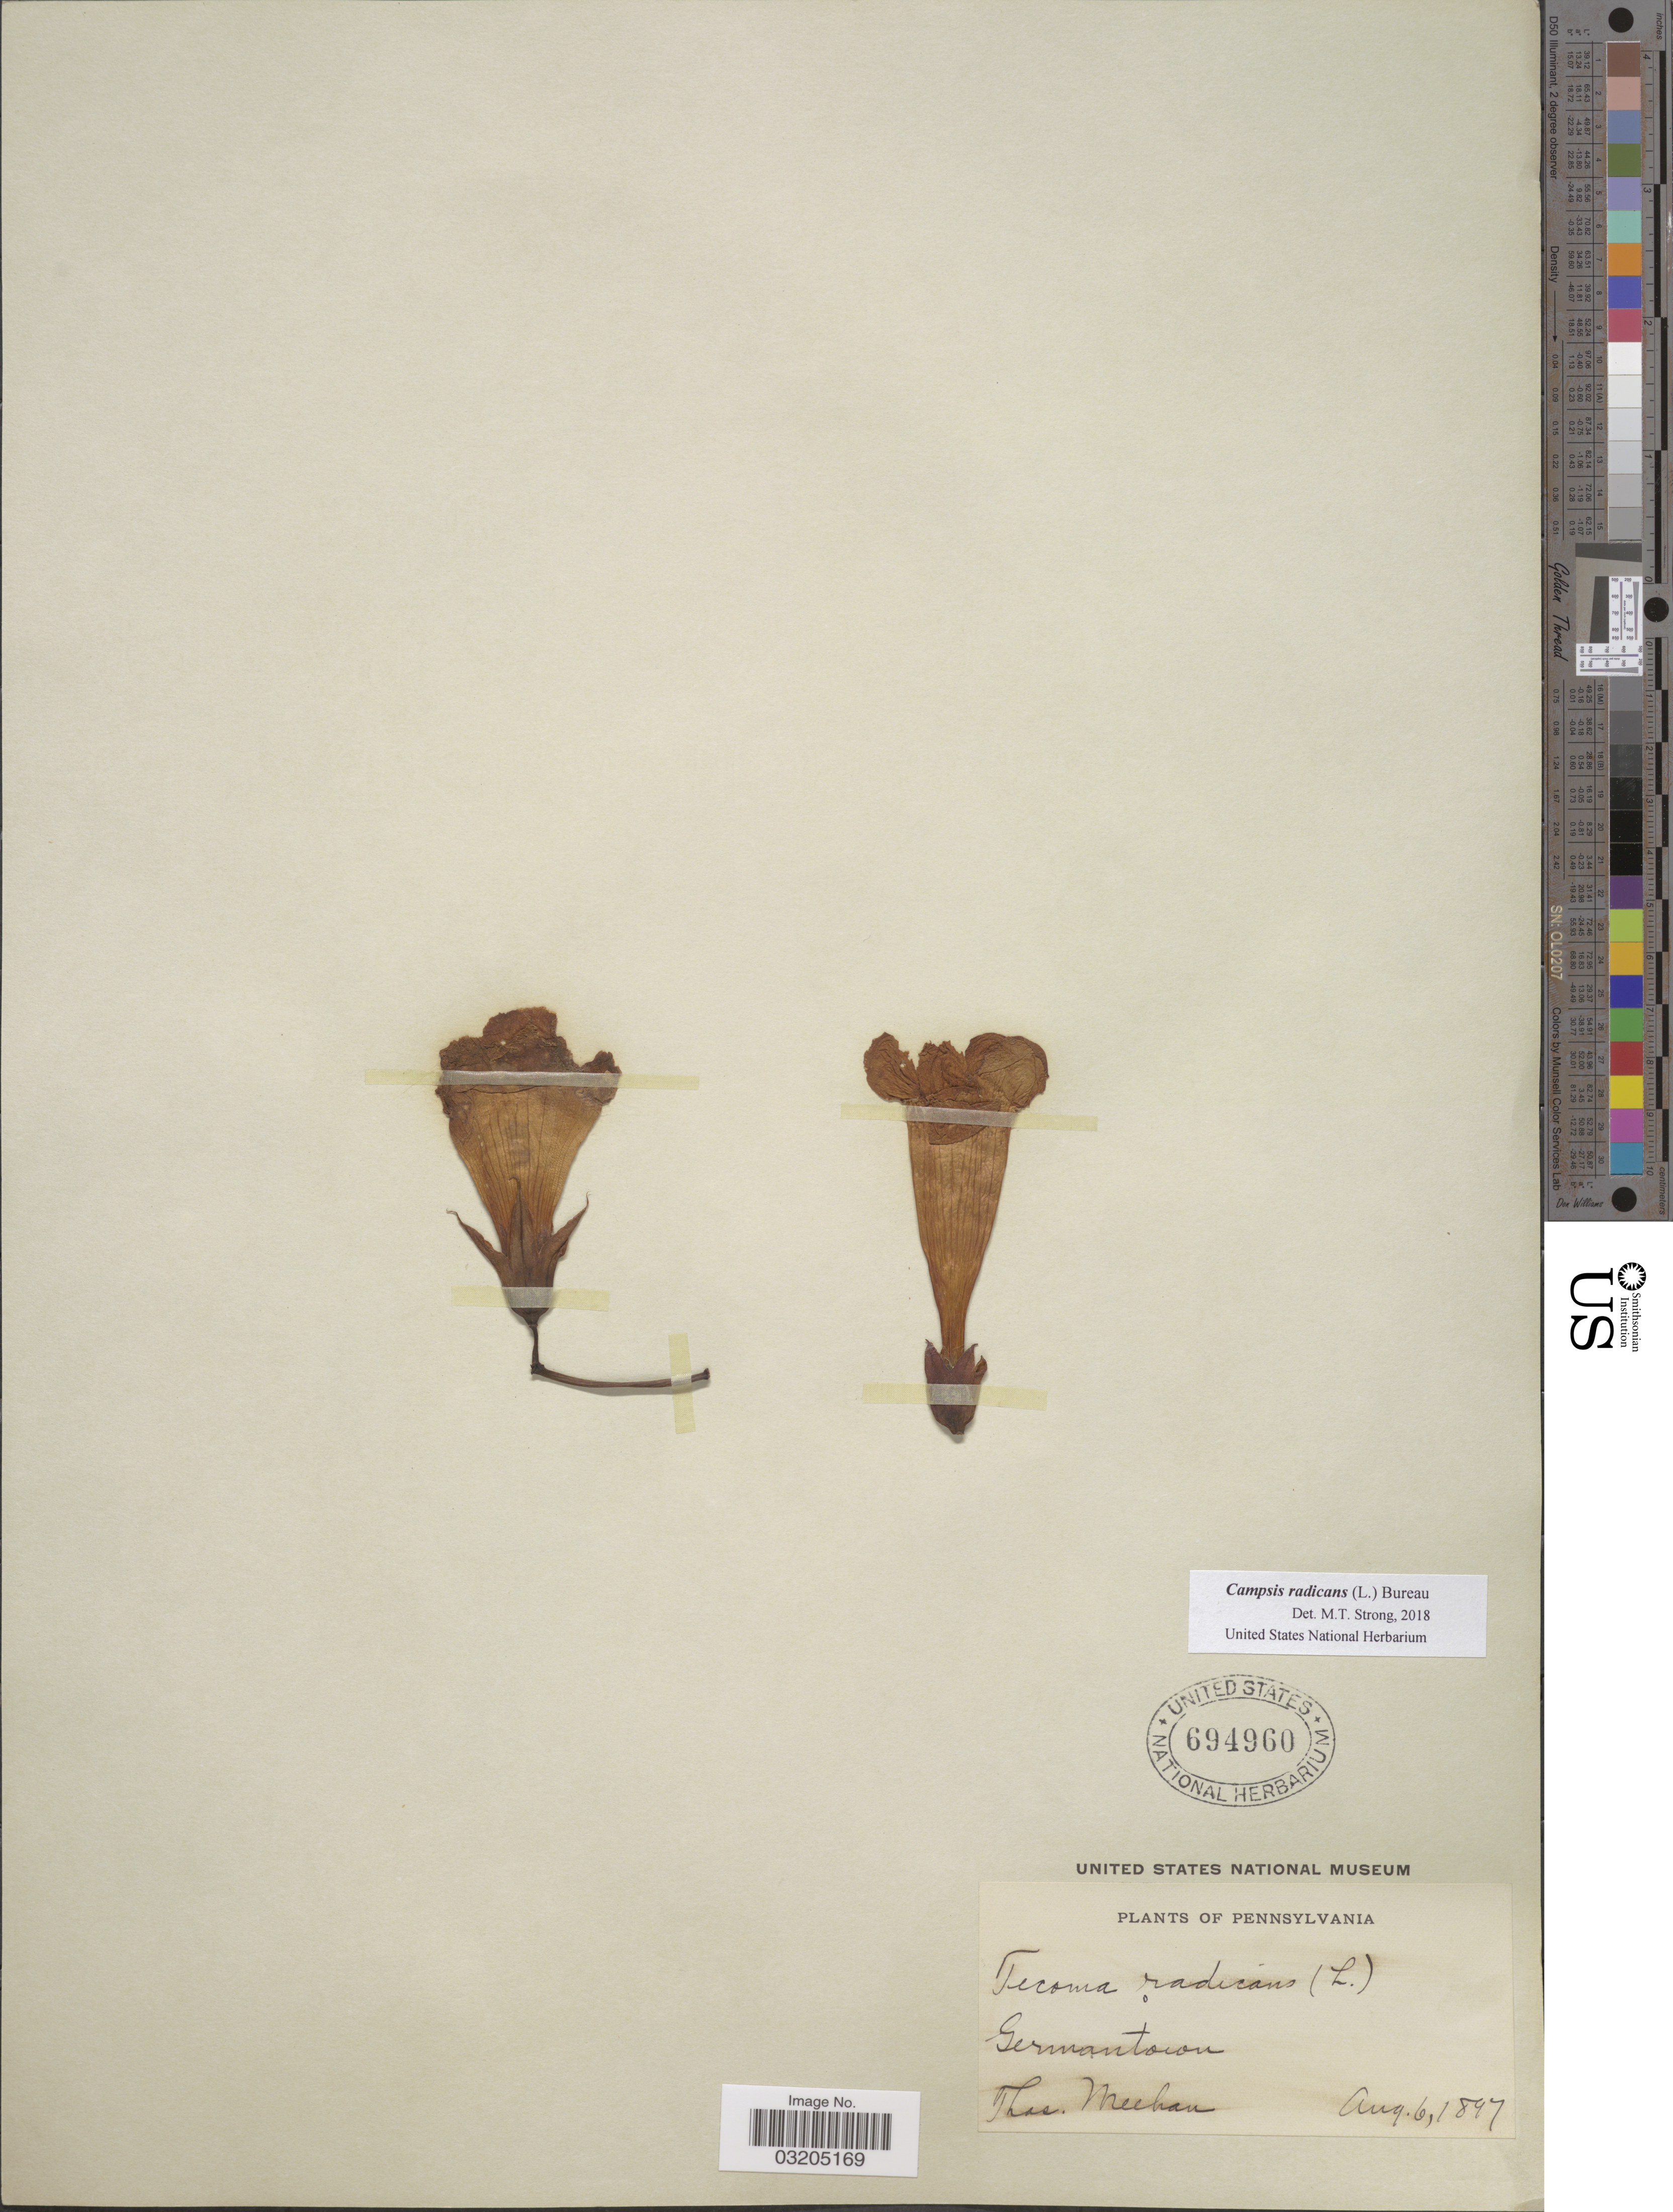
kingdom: Plantae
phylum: Tracheophyta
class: Magnoliopsida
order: Lamiales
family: Bignoniaceae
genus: Campsis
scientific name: Campsis radicans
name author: (L.) Seem.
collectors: T. Meehan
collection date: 1897-08-06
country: United States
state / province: Pennsylvania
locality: Germantown.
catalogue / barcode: US 694960